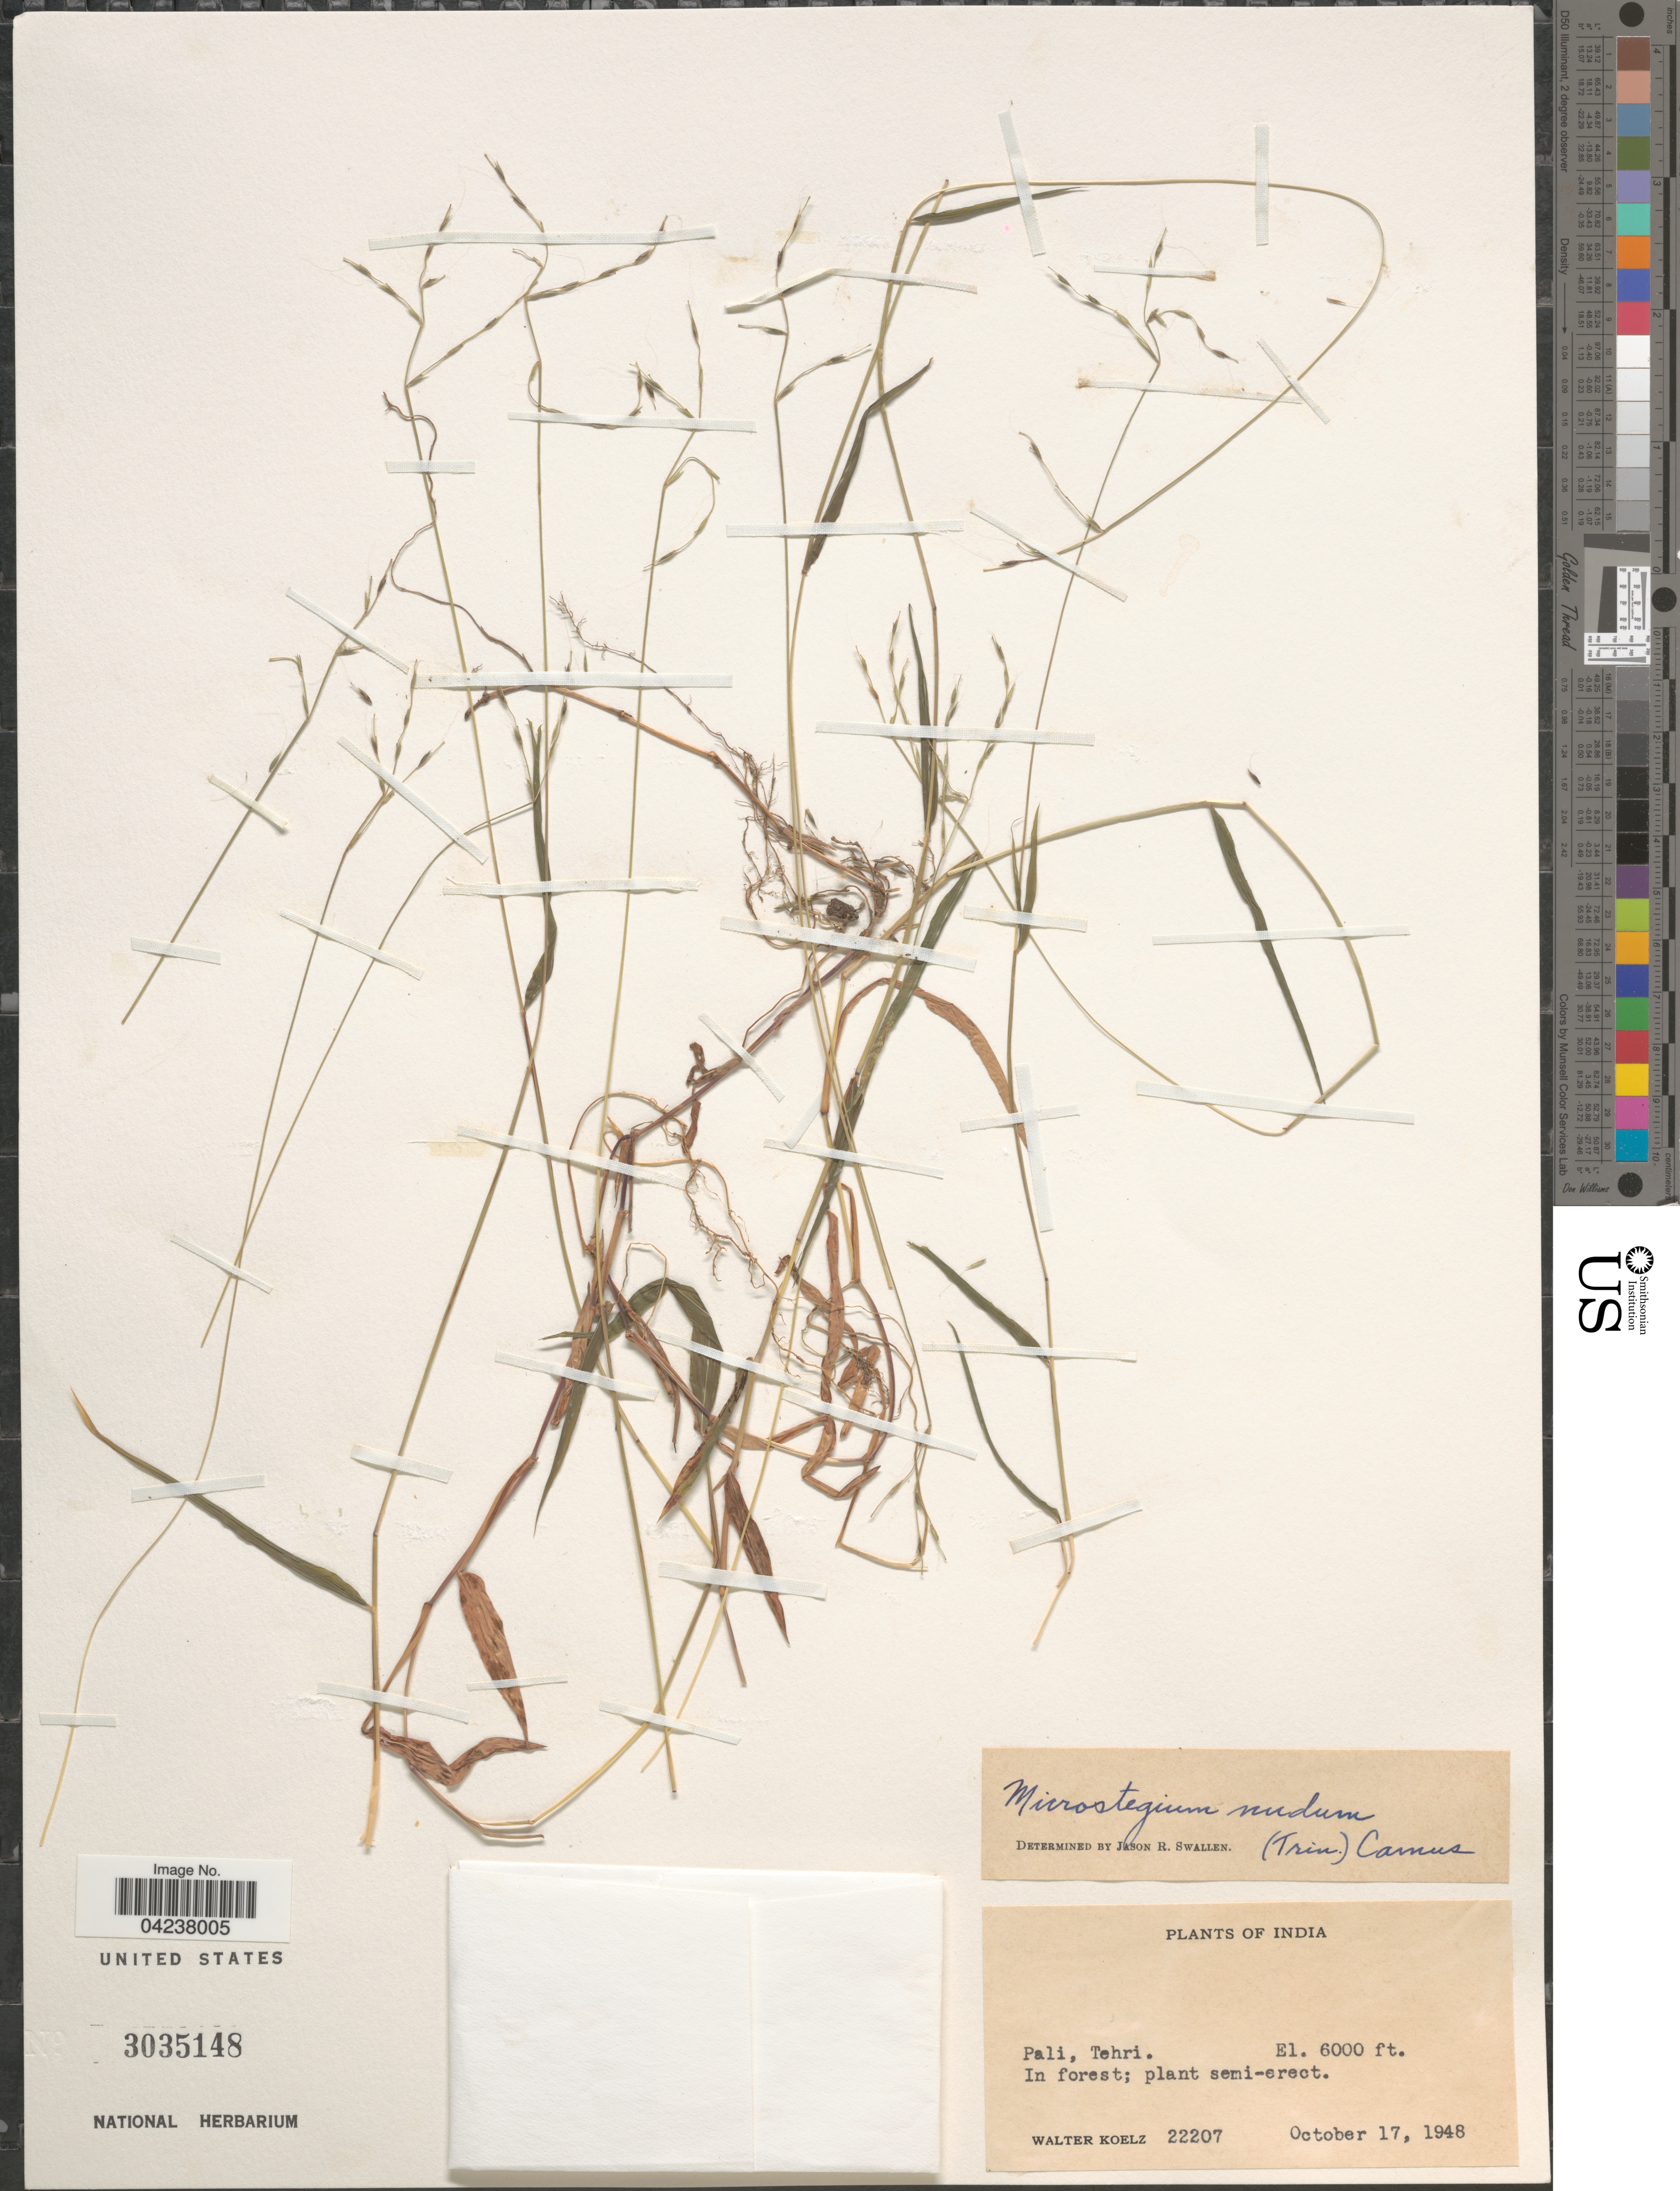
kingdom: Plantae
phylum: Tracheophyta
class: Liliopsida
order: Poales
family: Poaceae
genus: Microstegium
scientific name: Microstegium nudum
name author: (Trin.) A. Camus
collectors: W. N. Koelz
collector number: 22207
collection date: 1948-10-17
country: India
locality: Pali, Tehri.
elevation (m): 1829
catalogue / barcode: US 3035148